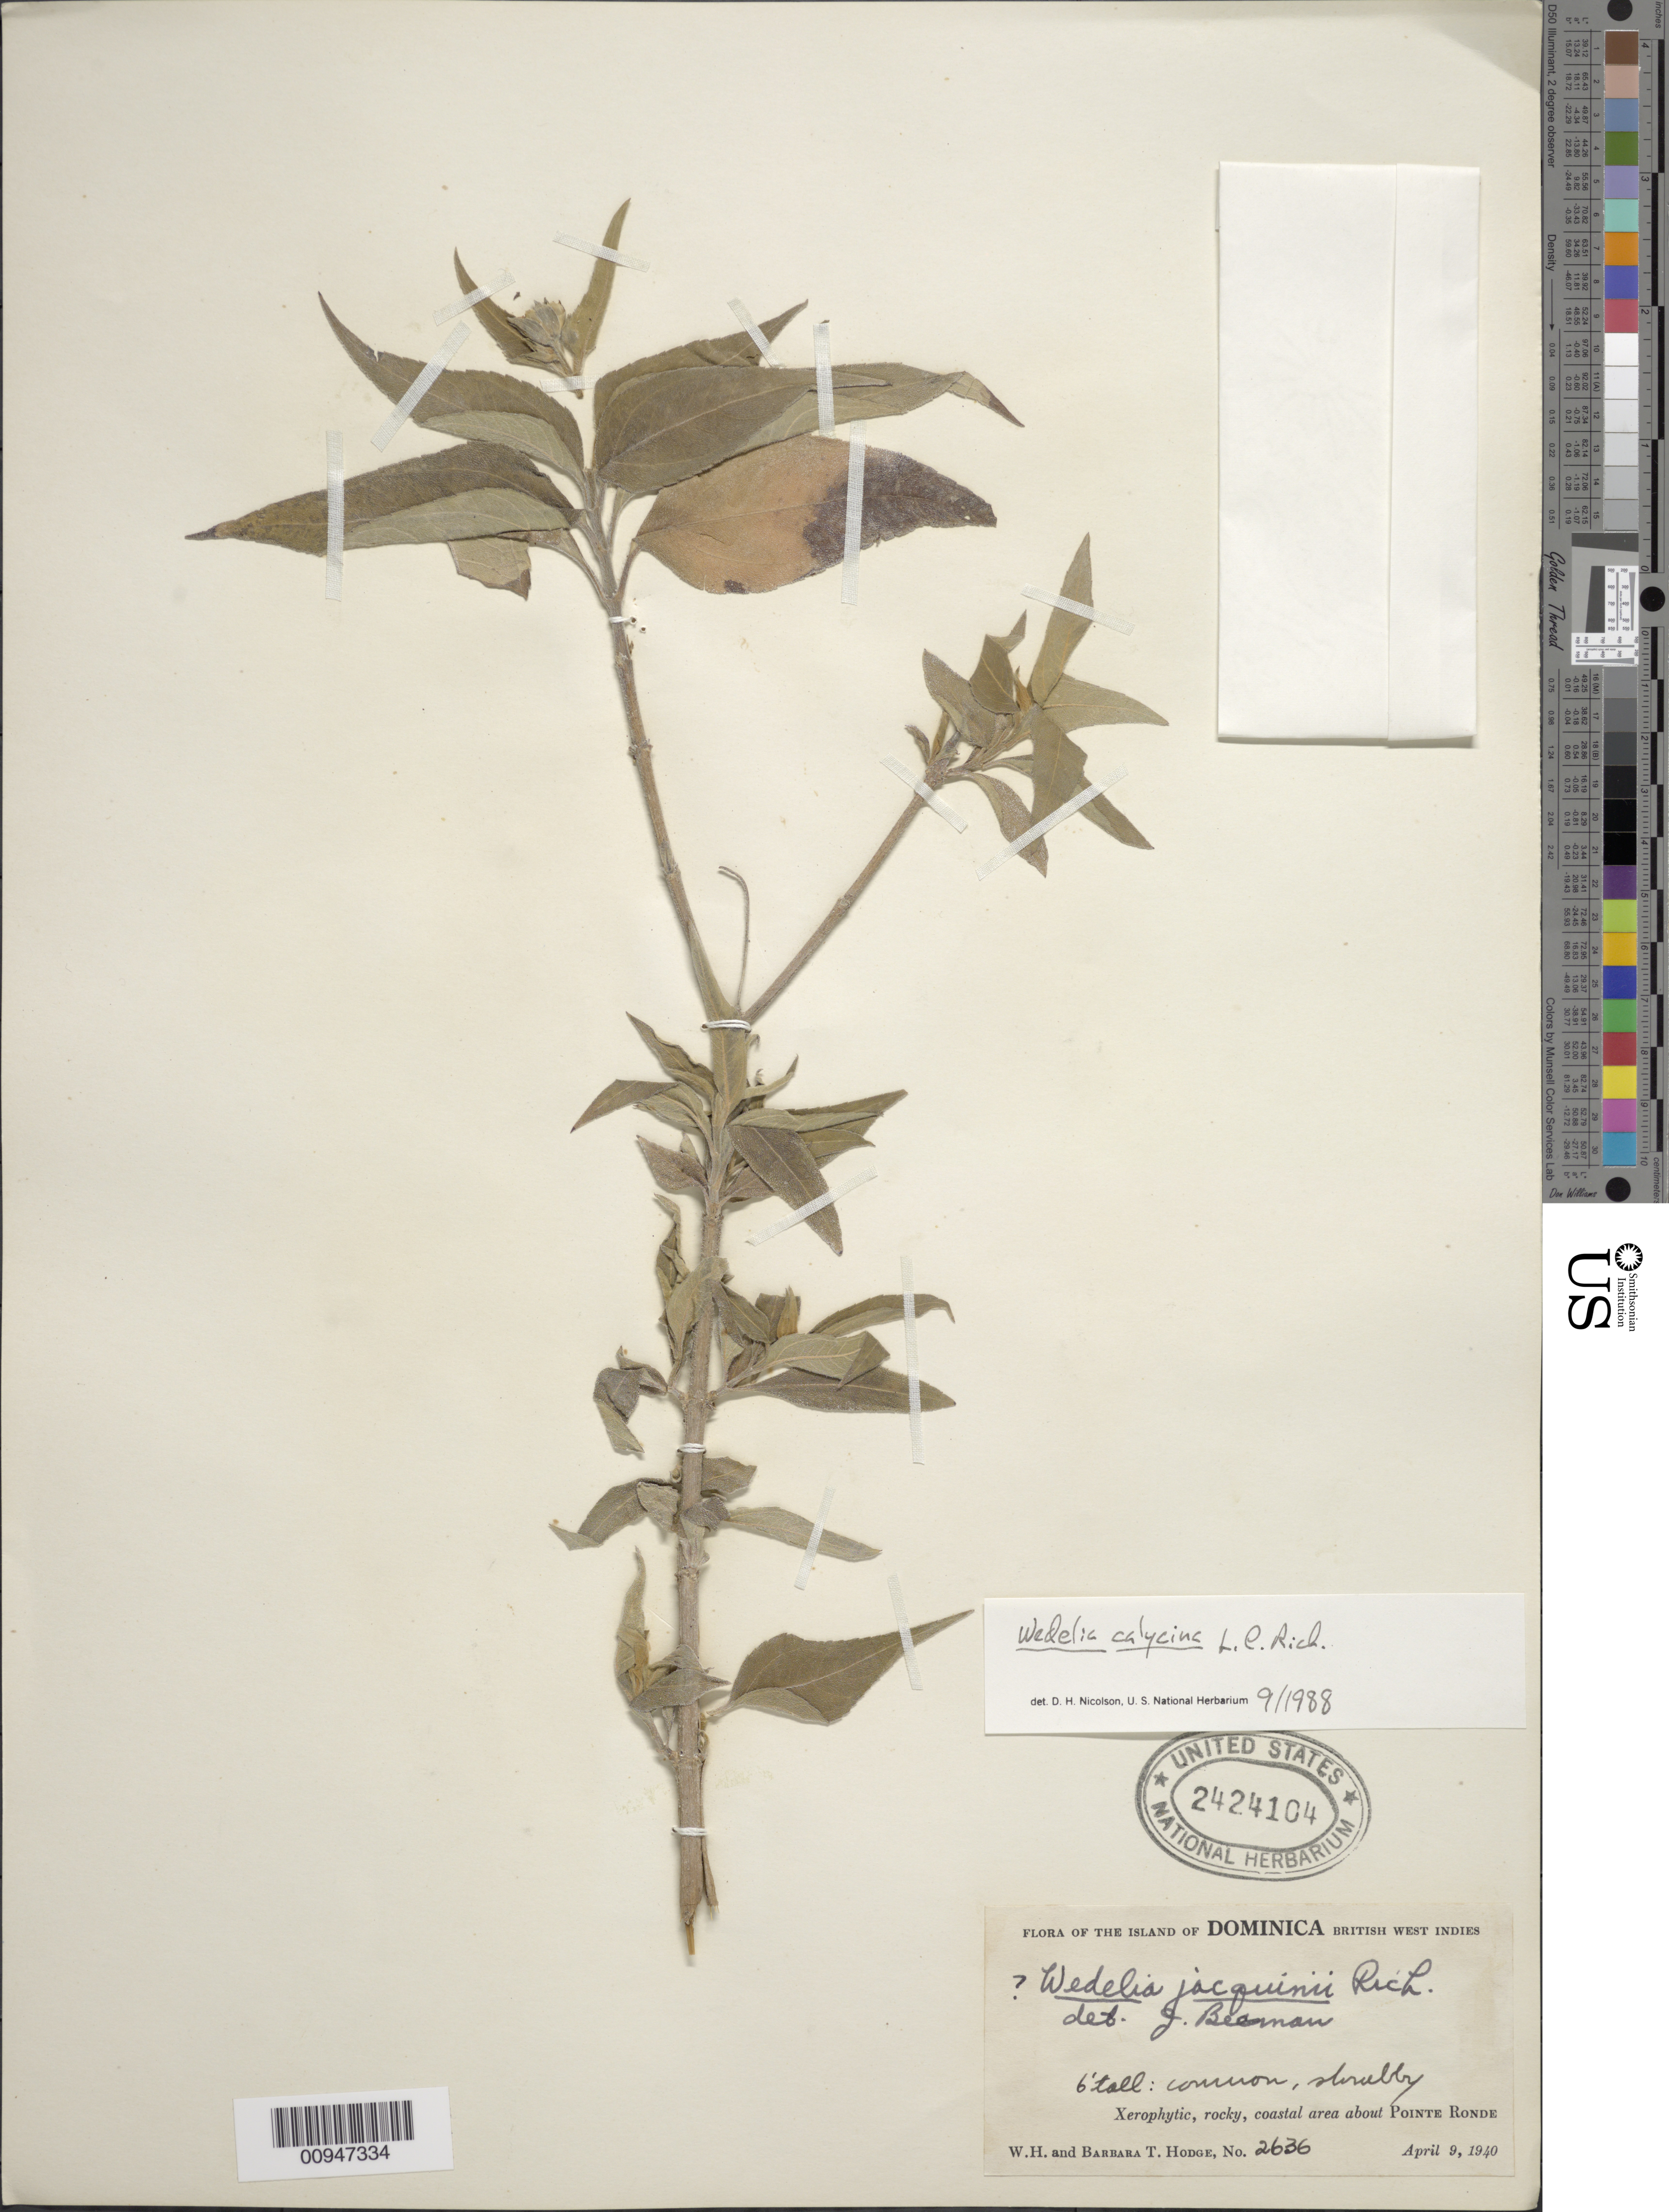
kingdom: Plantae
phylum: Tracheophyta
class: Magnoliopsida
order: Asterales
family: Asteraceae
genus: Wedelia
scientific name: Wedelia calycina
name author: Rich.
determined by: Nicolson, Dan H.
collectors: W. Hodge & B. Hodge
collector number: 2636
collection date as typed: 09 Apr 1940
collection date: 1940-04-09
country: Dominica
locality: Pointe Ronde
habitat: Xerphytic, rocky, coastal area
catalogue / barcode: US 2424104